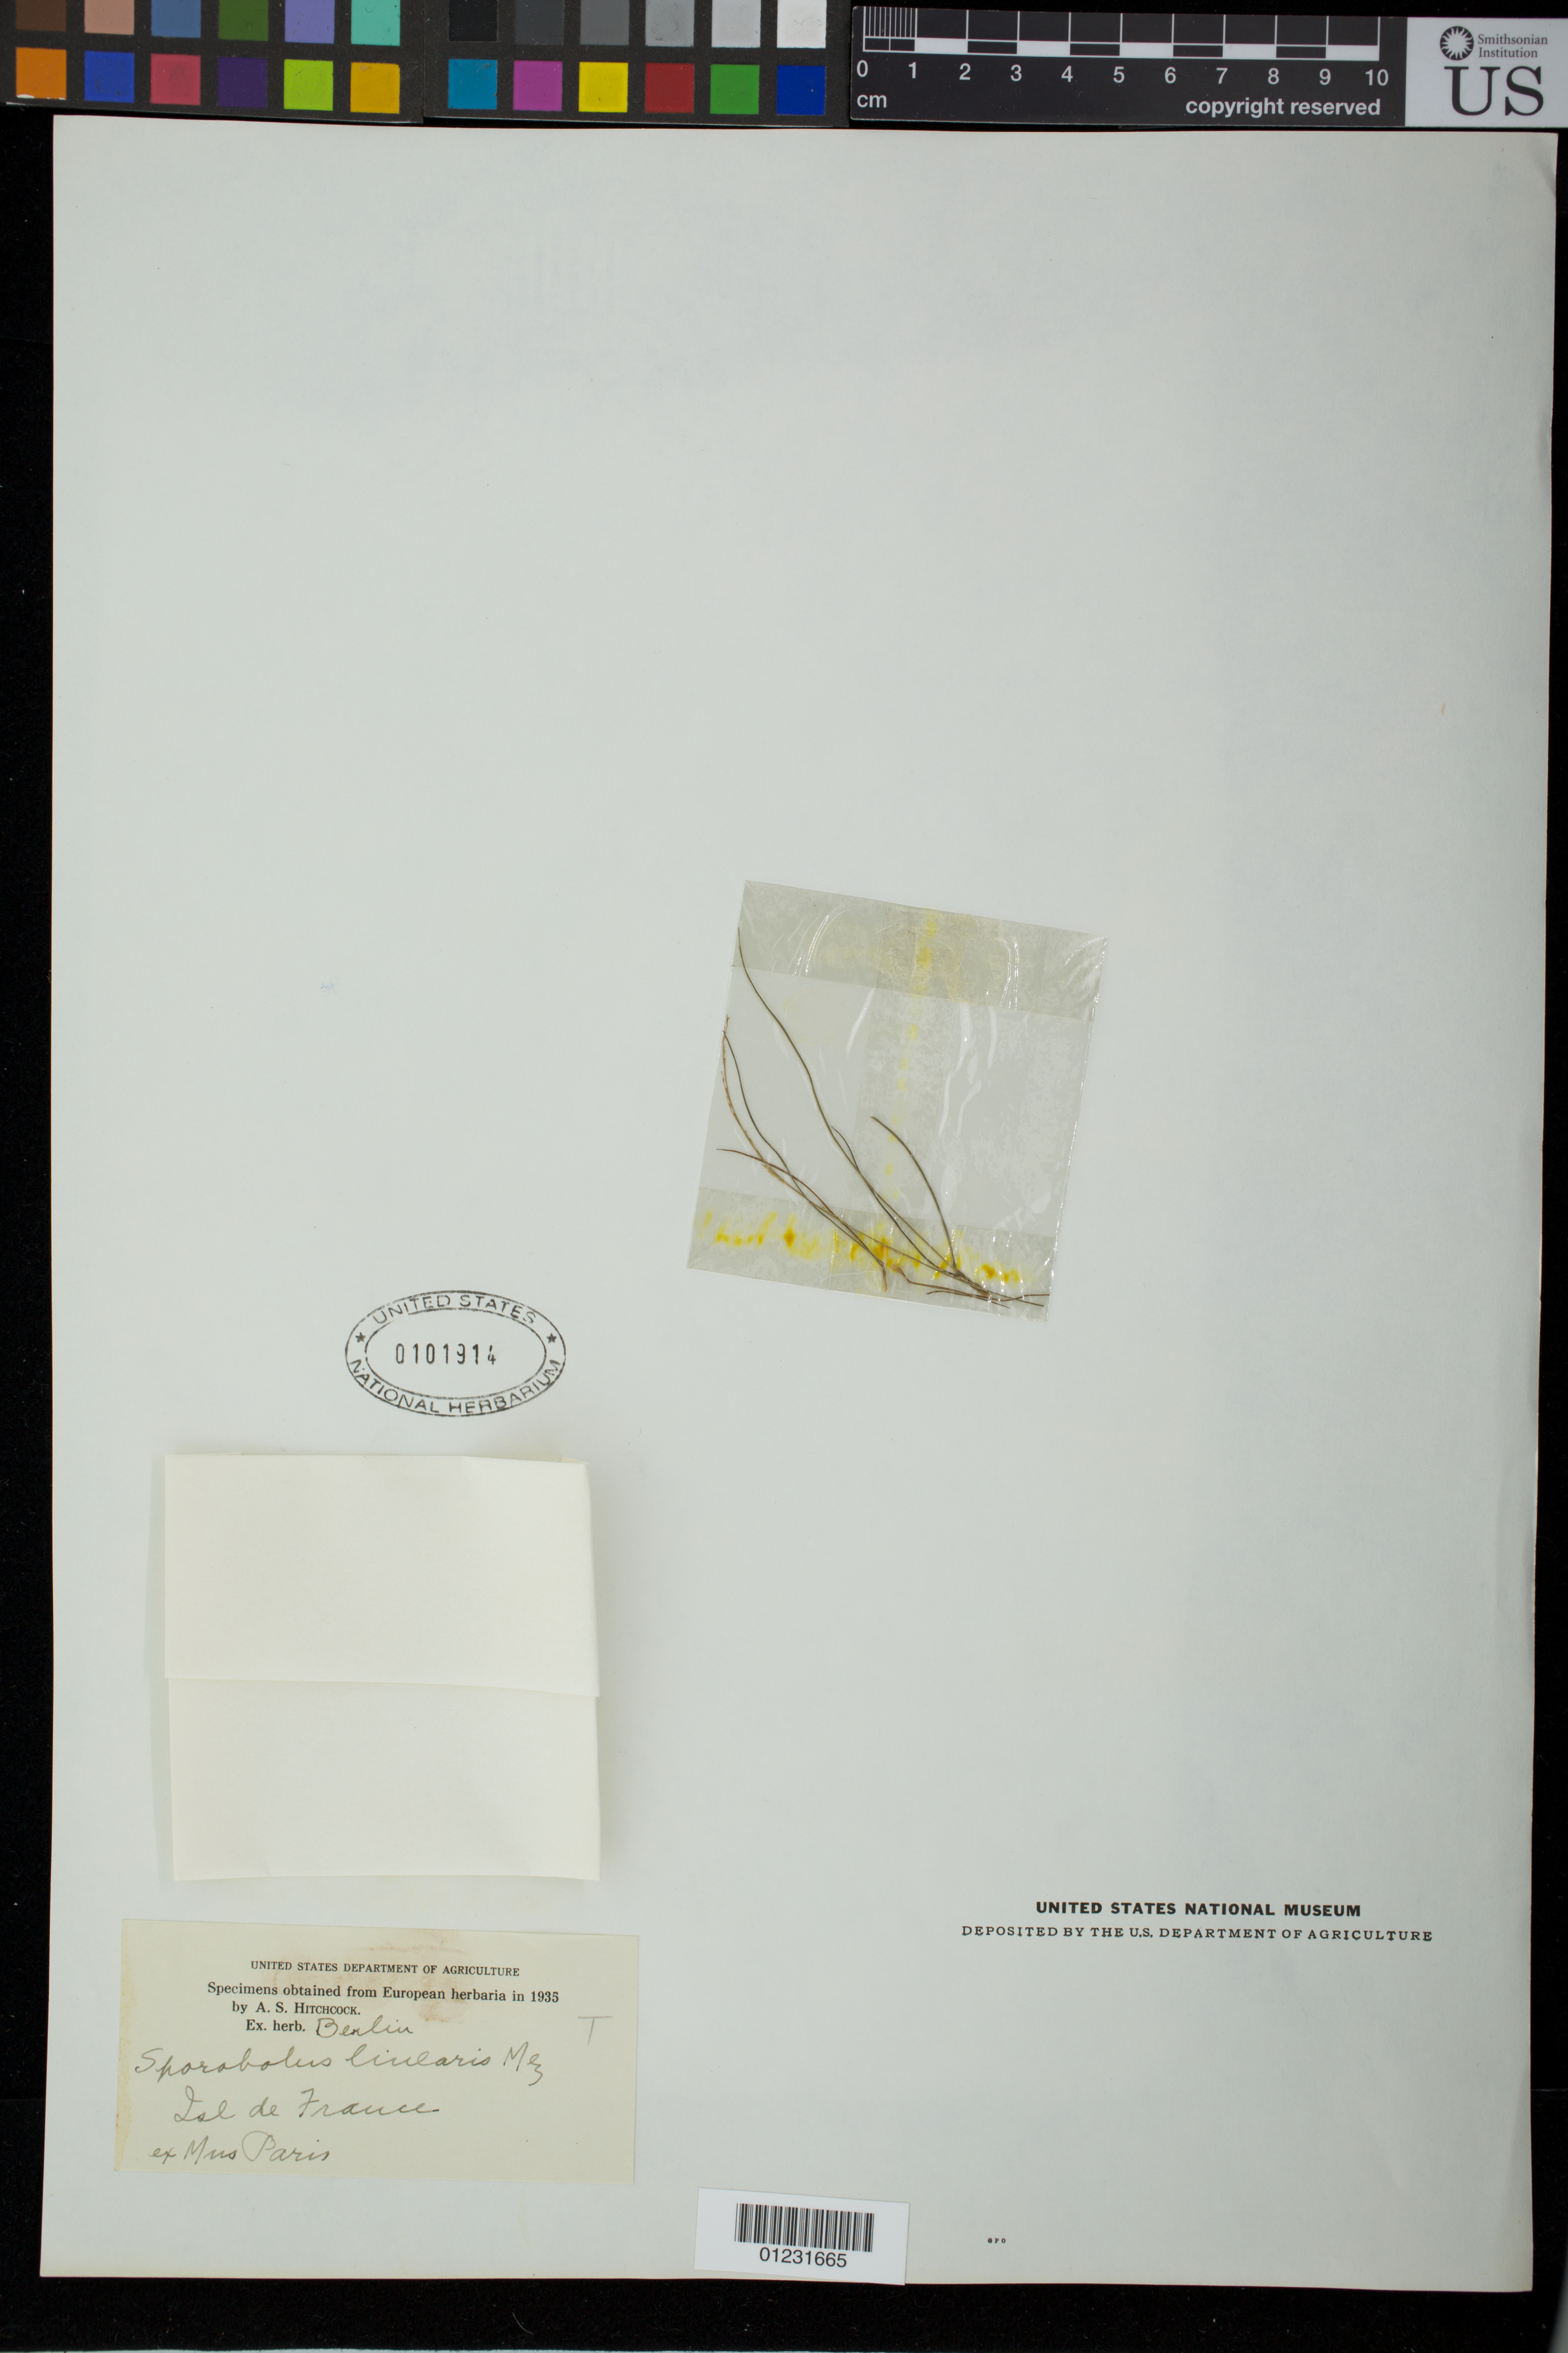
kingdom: Plantae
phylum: Tracheophyta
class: Liliopsida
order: Poales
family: Poaceae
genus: Sporobolus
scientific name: Sporobolus linearis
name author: Mez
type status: Type Collection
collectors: ex Mus. Paris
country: Mauritius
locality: Isl de France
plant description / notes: Fragmentary material of type specimen ex herb. Berlin.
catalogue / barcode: US 101914